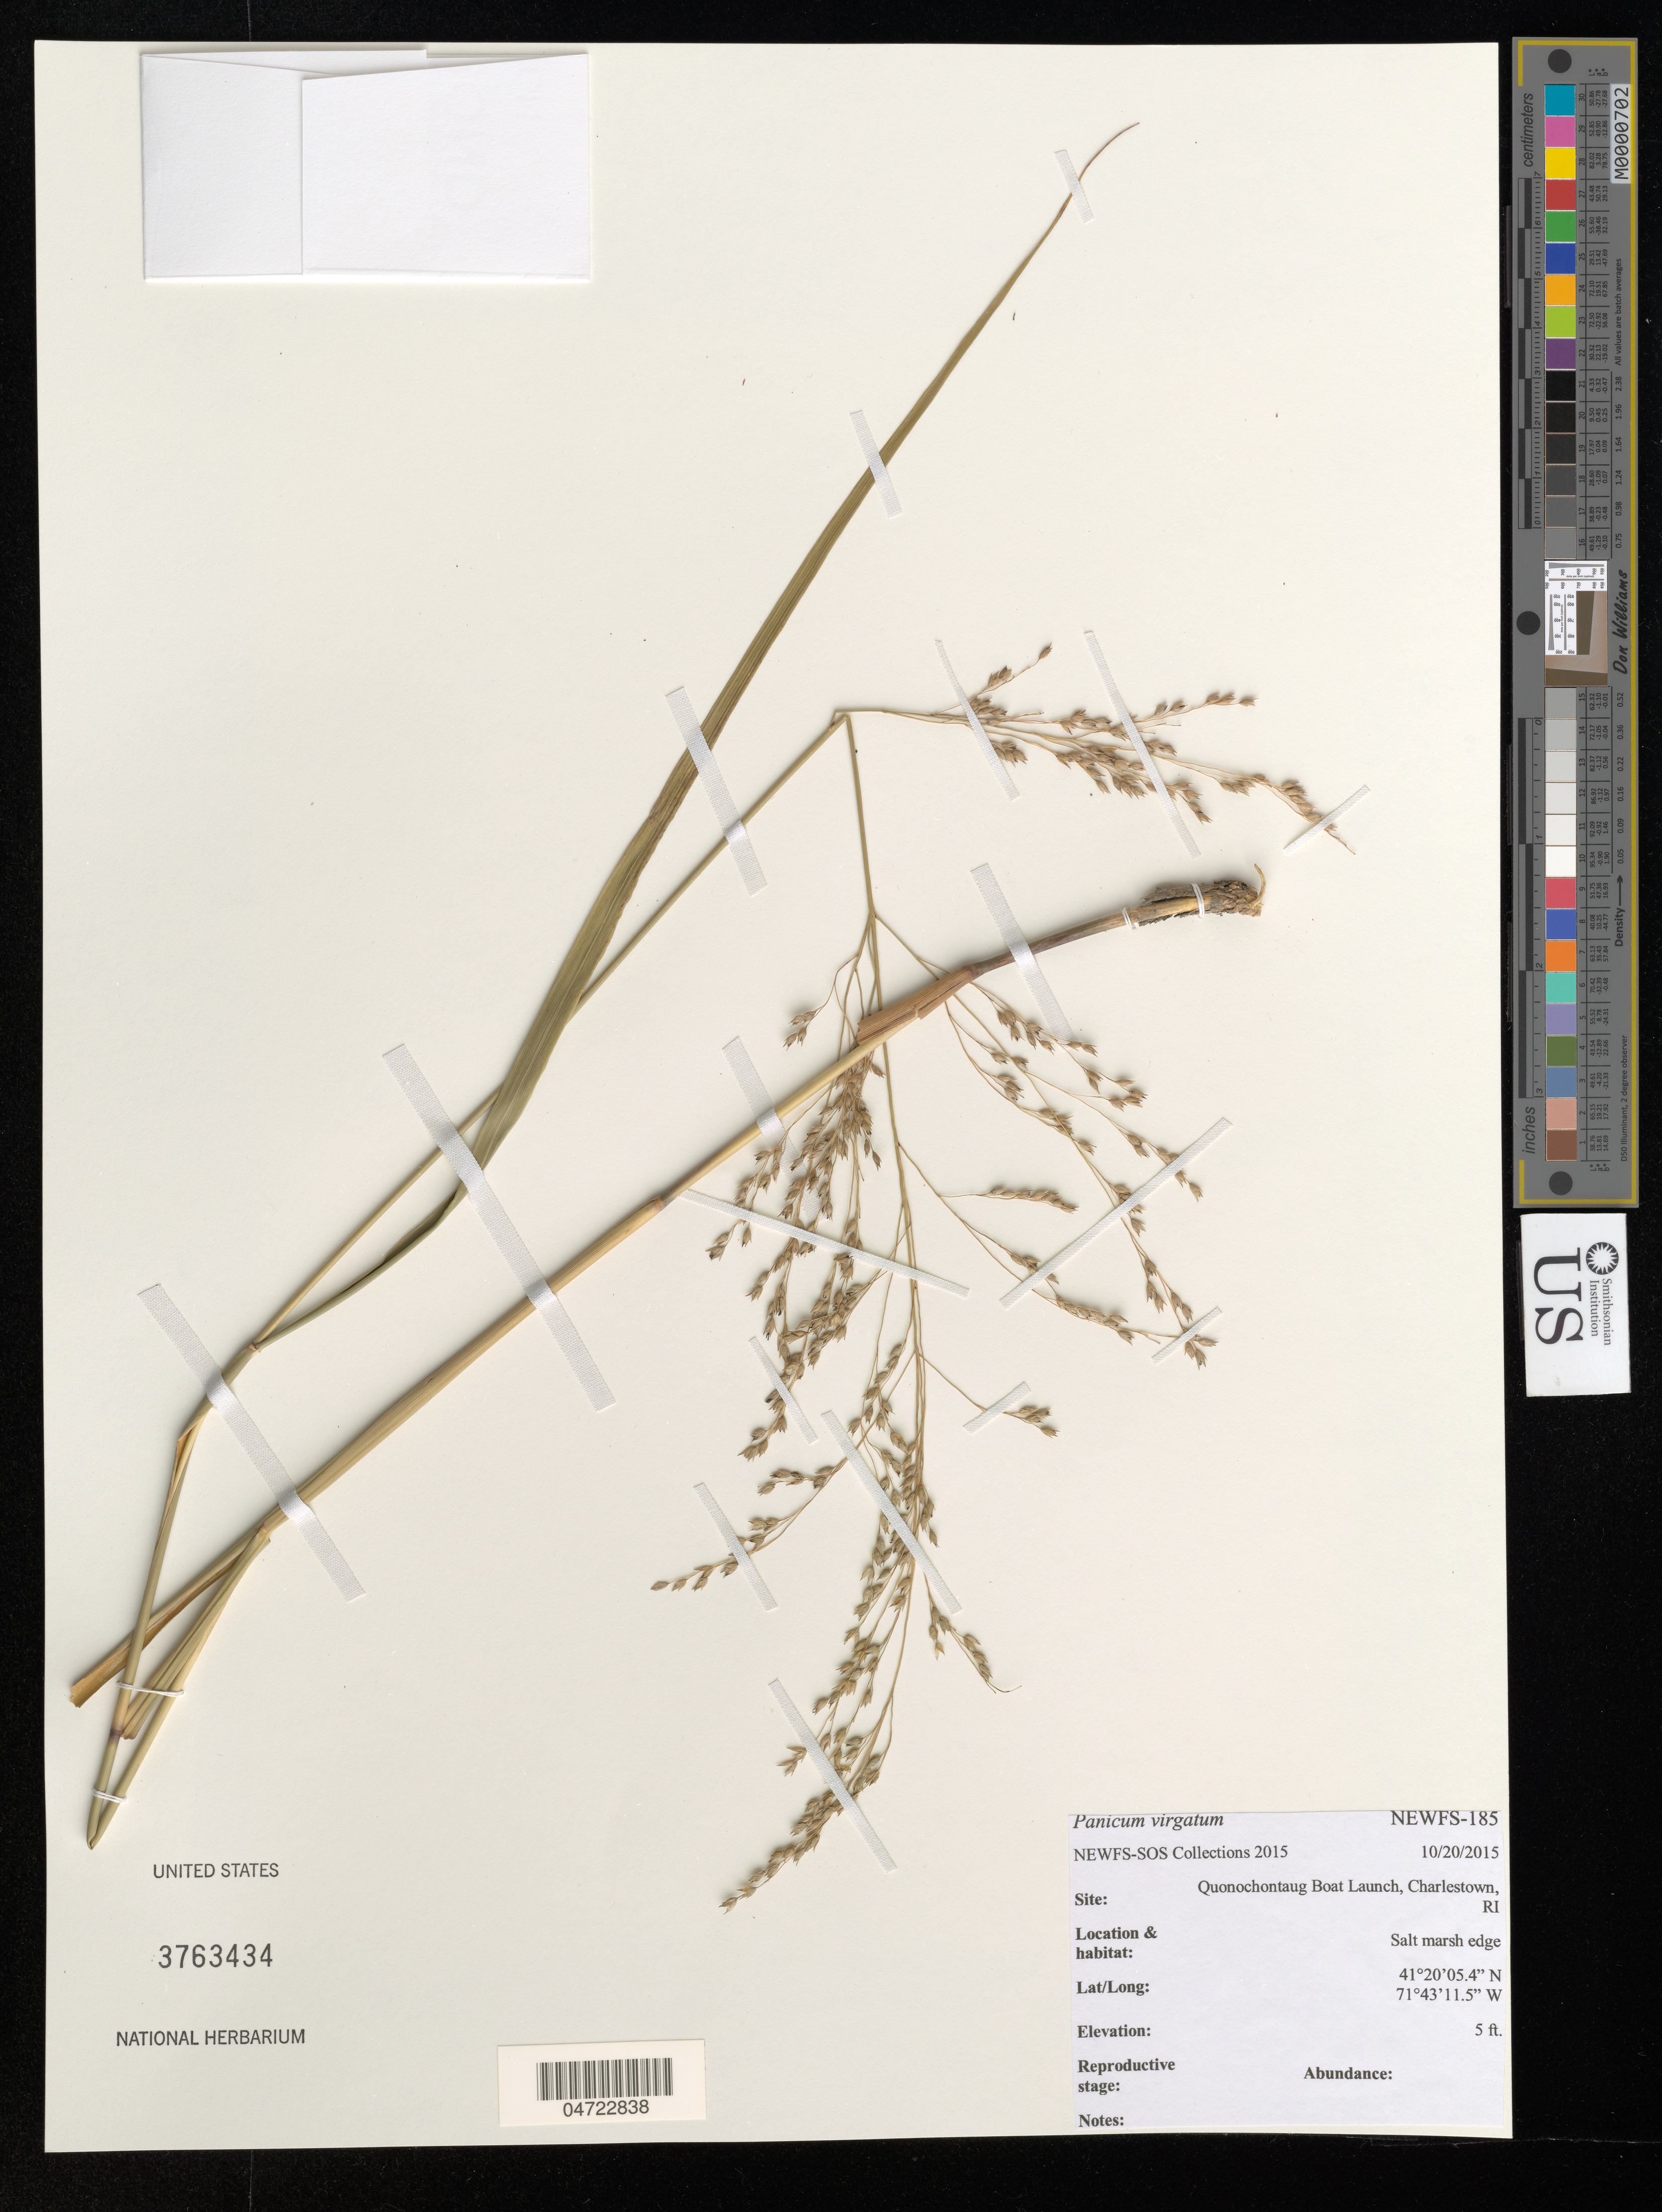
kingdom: Plantae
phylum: Tracheophyta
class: Liliopsida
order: Poales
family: Poaceae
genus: Panicum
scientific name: Panicum virgatum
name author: L.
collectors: NEWFS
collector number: NEWFS-185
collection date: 2015-10-20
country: United States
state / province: Rhode Island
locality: Site: Quonochontaug Boat Launch, Charlestown, RI.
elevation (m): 2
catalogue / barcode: US 3763434